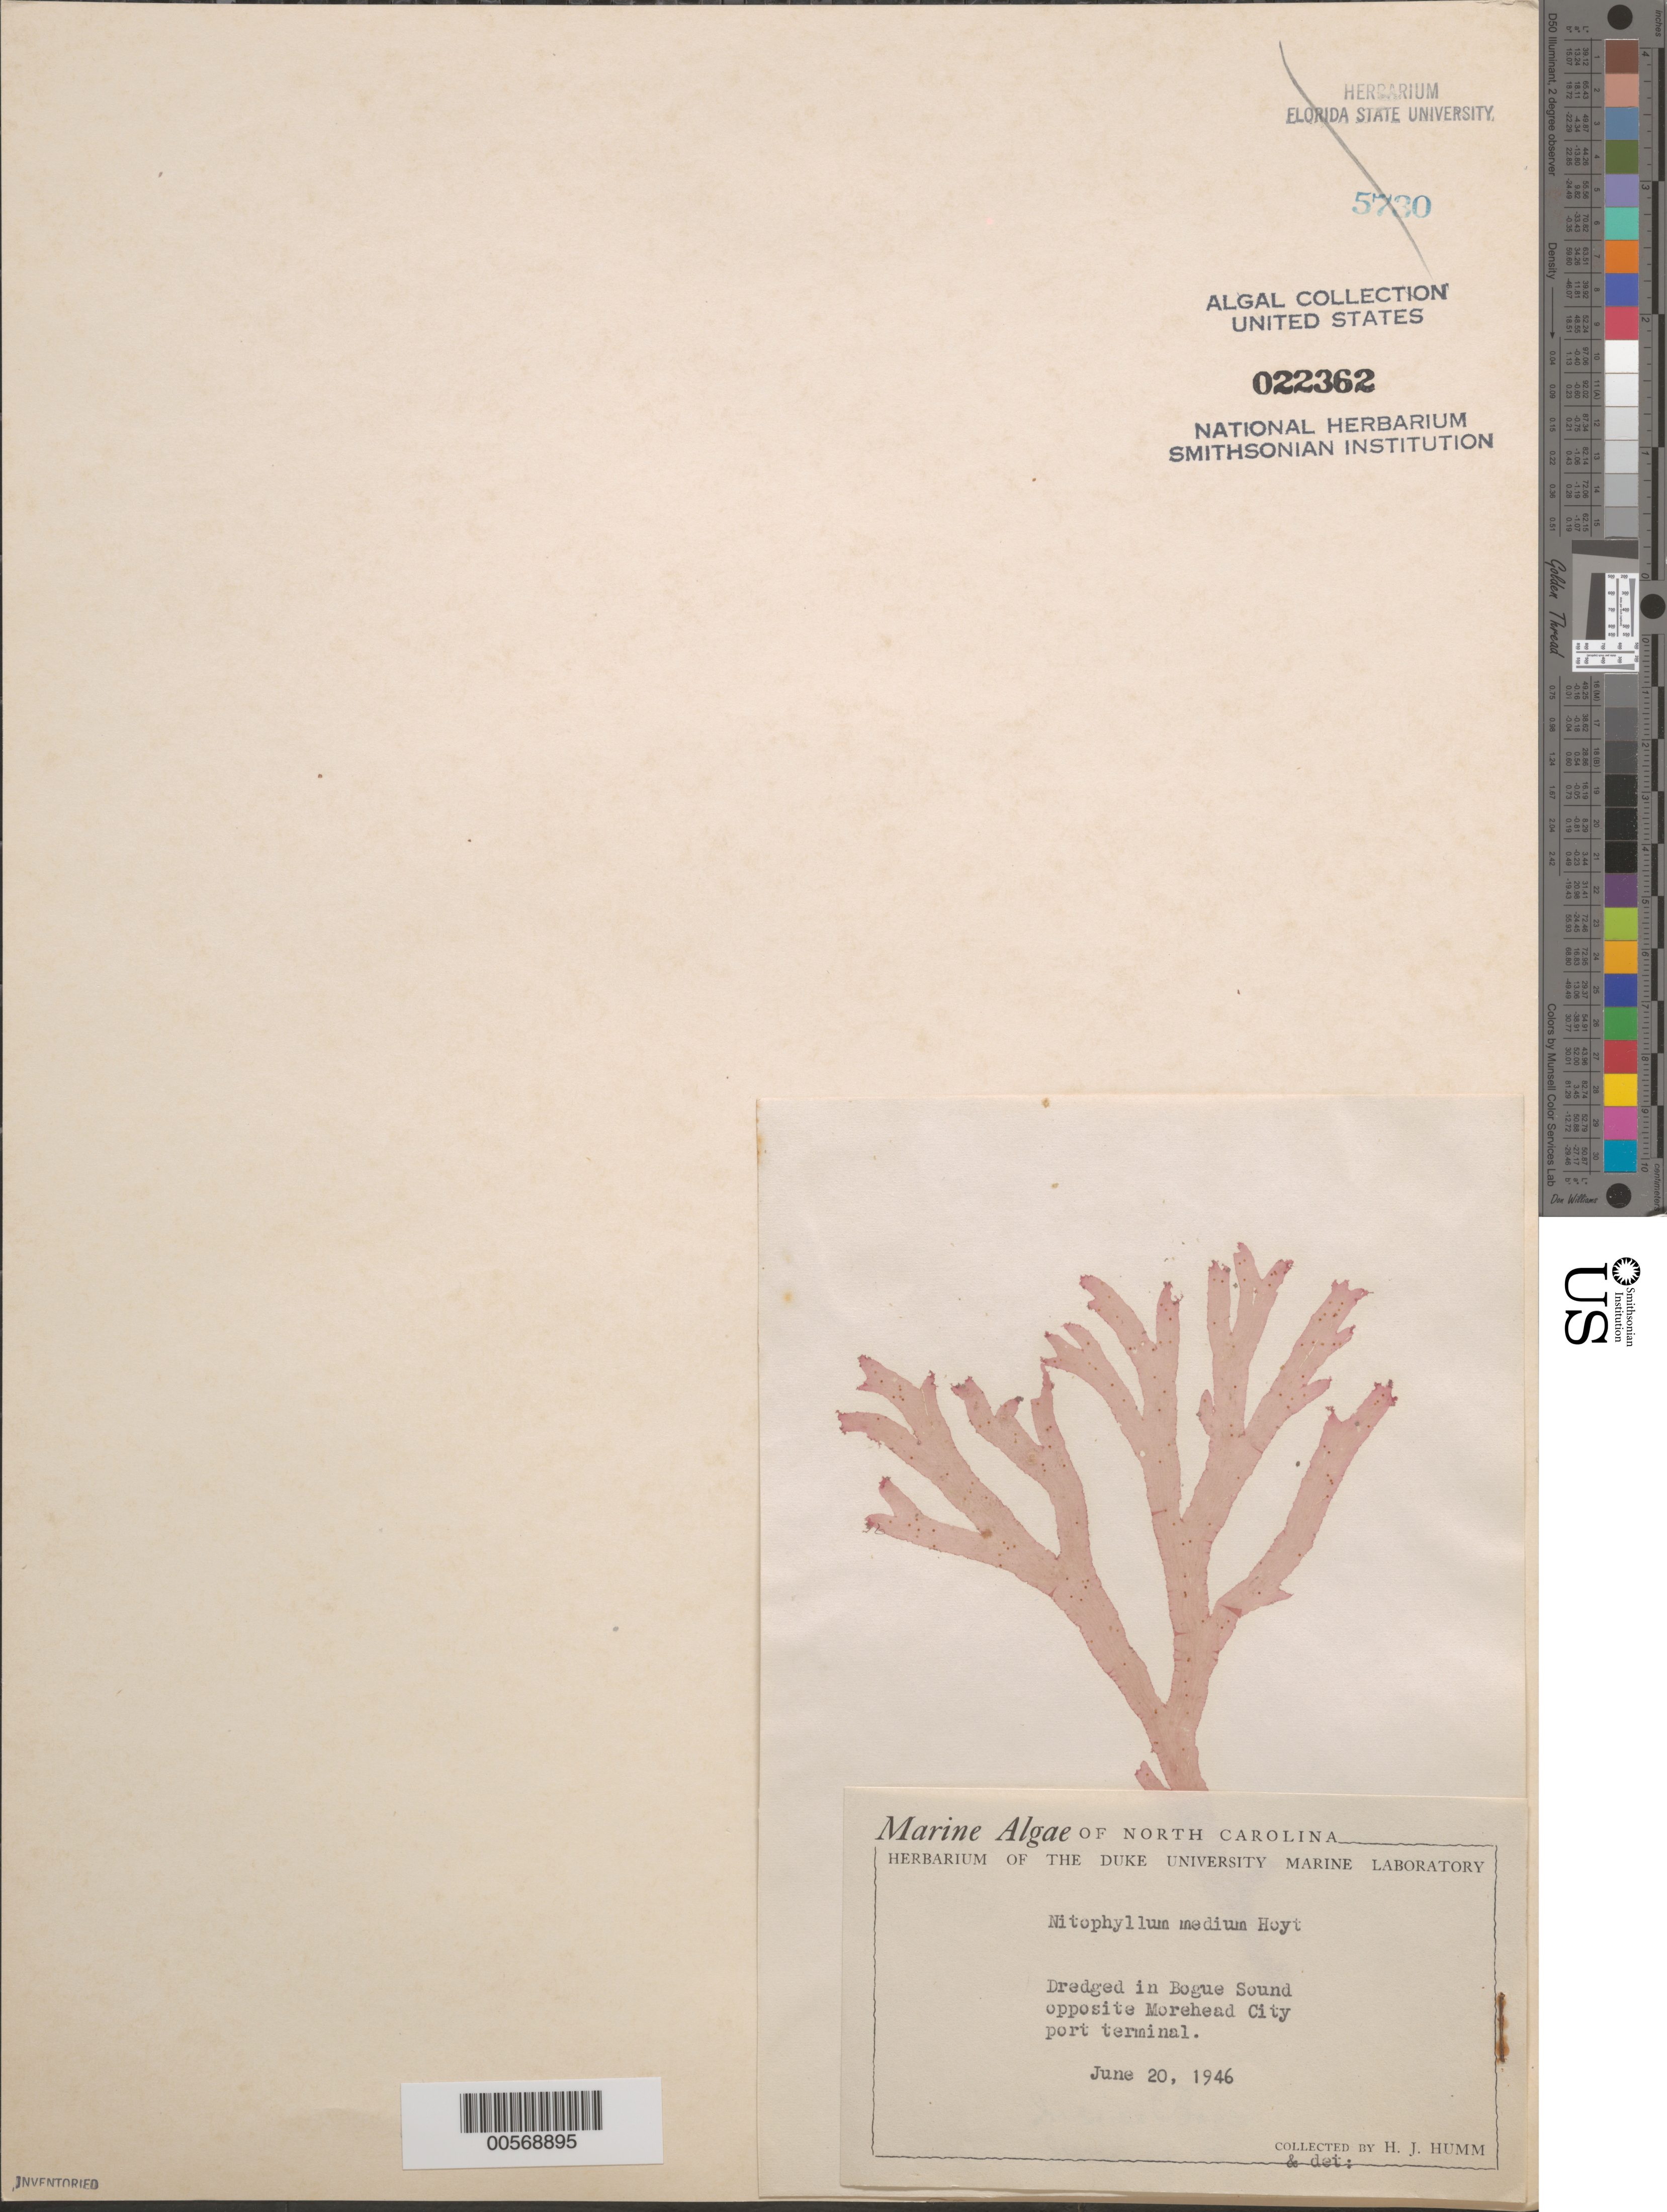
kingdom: Plantae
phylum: Rhodophyta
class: Florideophyceae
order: Ceramiales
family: Delesseriaceae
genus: Radicilingua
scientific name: Radicilingua media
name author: (Hoyt) Wolf et al.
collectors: H. J. Humm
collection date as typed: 20 Jun 1946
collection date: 1946-06-20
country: United States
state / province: North Carolina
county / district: Carteret County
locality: Bogue Sound opposite Morehead City Port Terminal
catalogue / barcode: US 22362